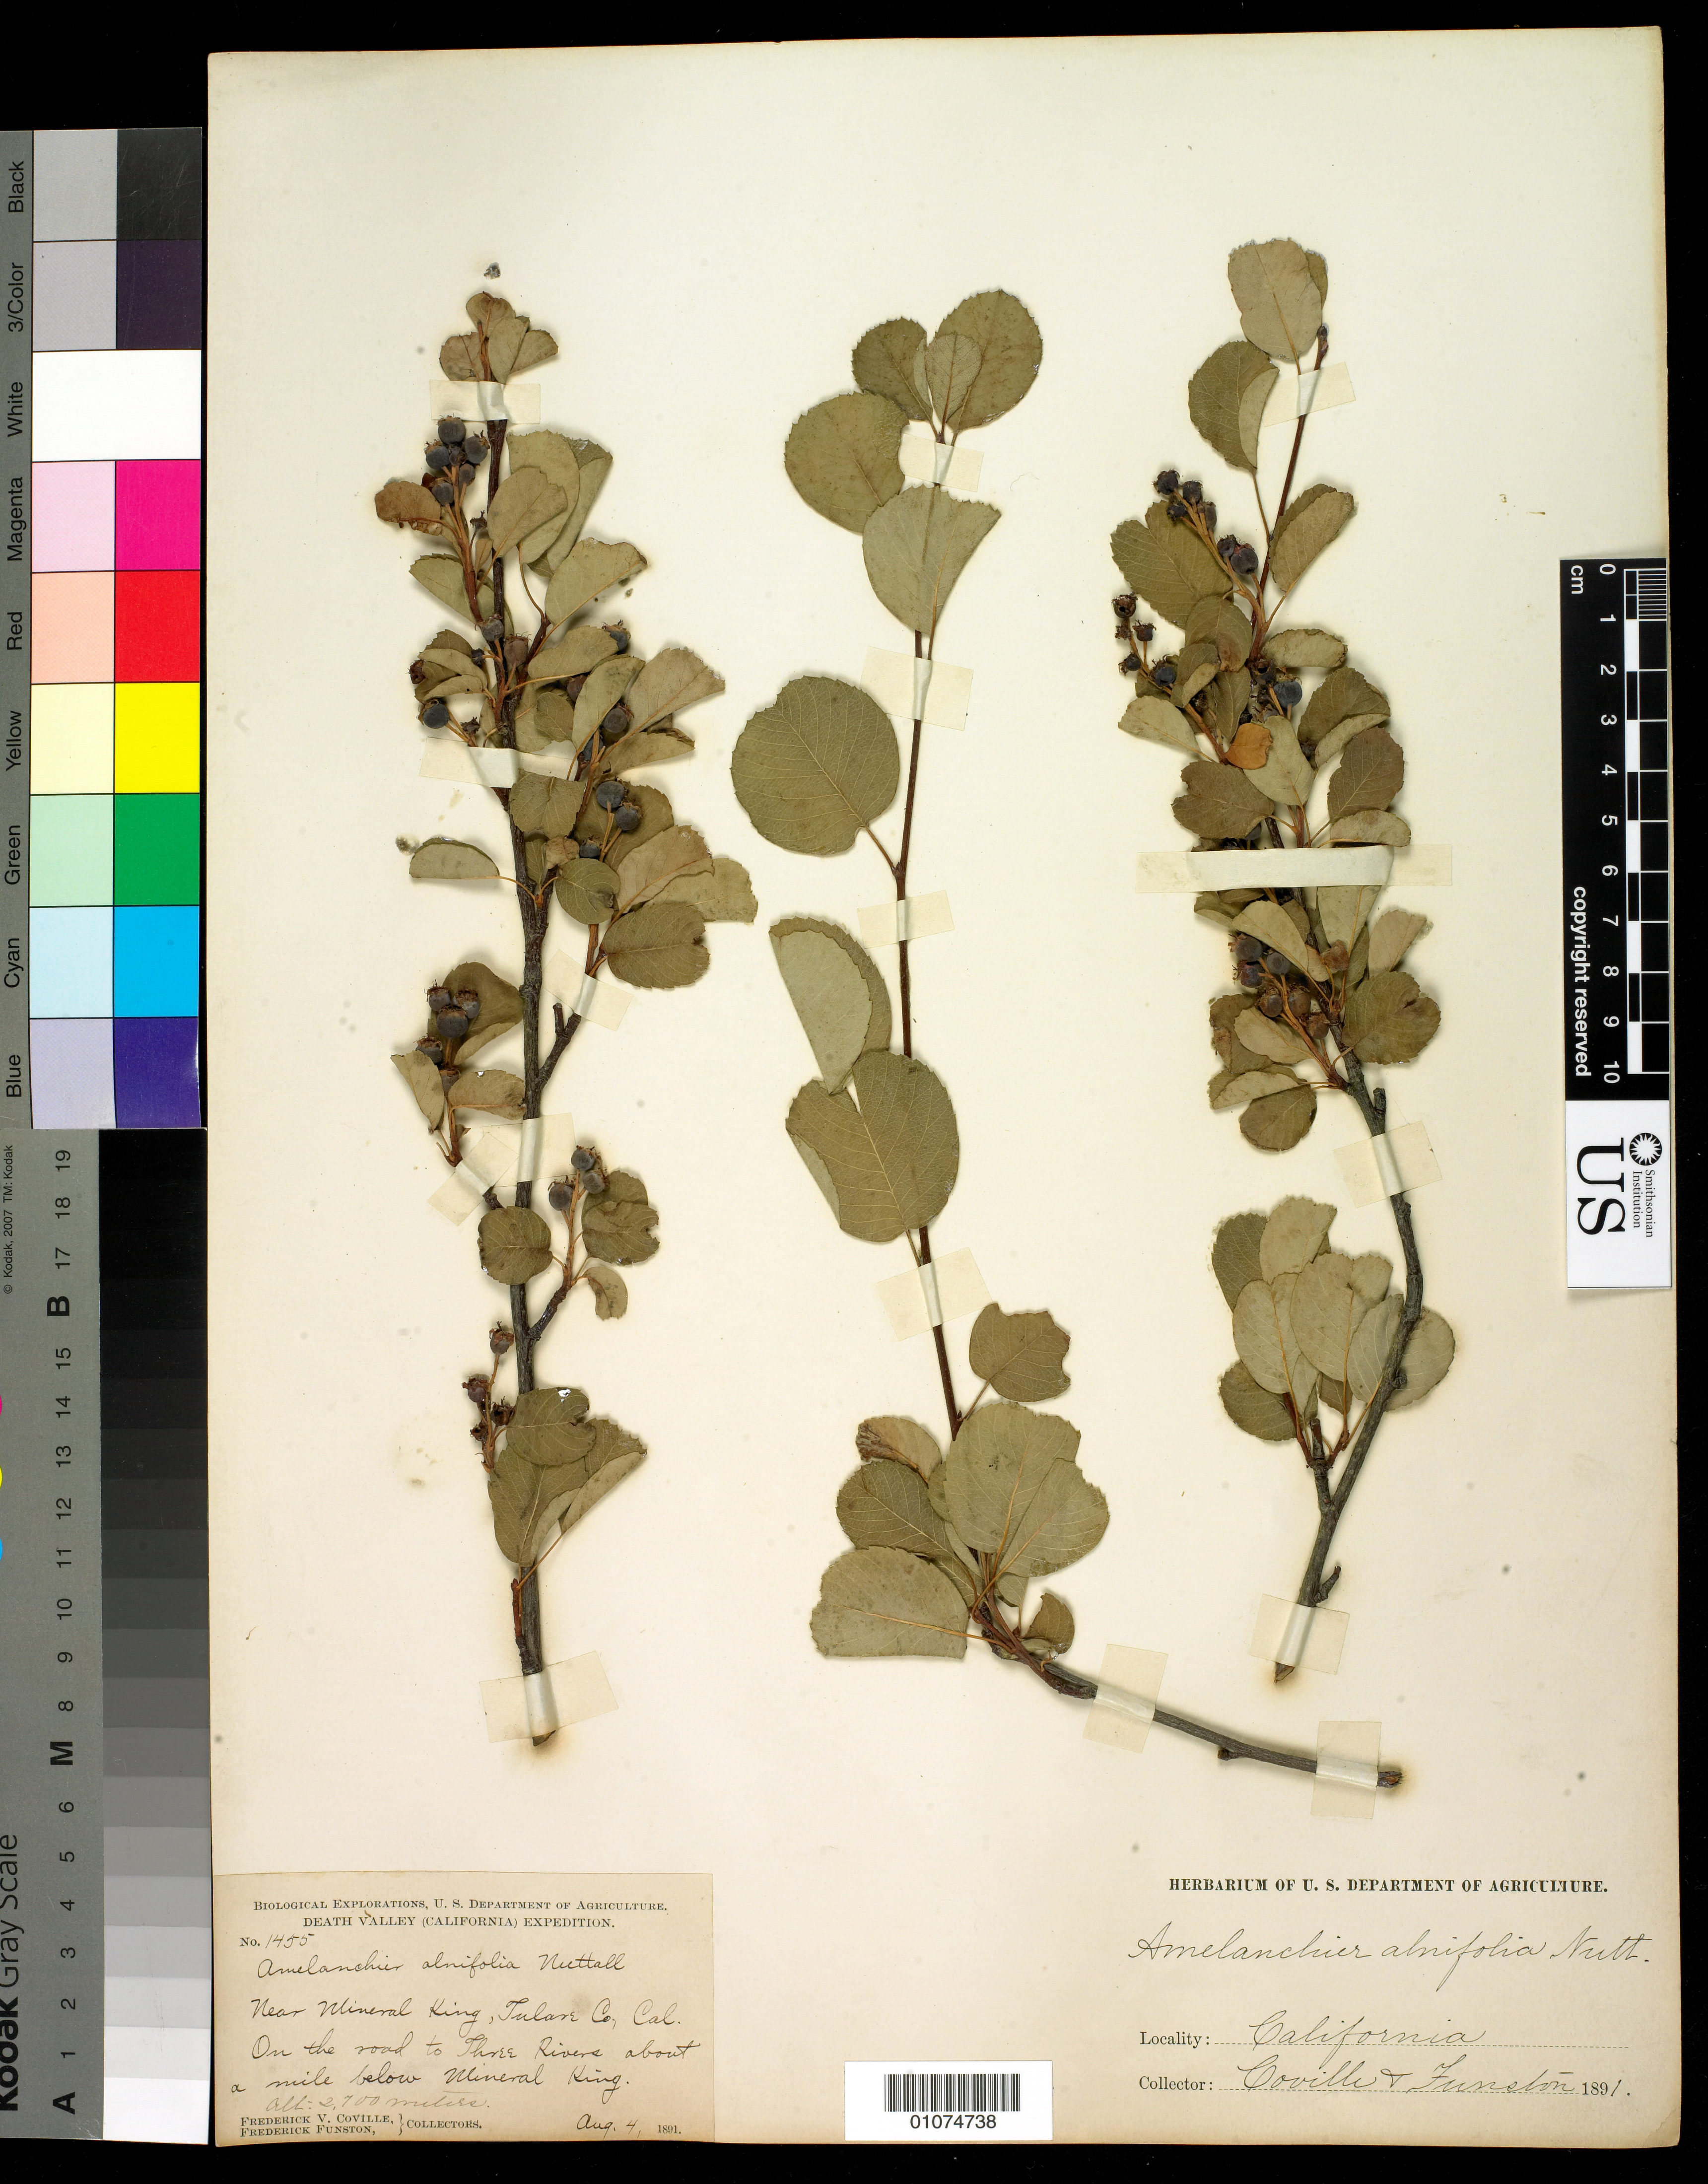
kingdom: Plantae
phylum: Tracheophyta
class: Magnoliopsida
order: Rosales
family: Rosaceae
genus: Amelanchier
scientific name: Amelanchier alnifolia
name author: (Nutt.) Nutt. ex M. Roem.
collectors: F. V. Coville & F. Funston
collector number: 1455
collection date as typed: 04 Aug 1891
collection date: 1891-08-04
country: United States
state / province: California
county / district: Tulare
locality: Near Mineral King